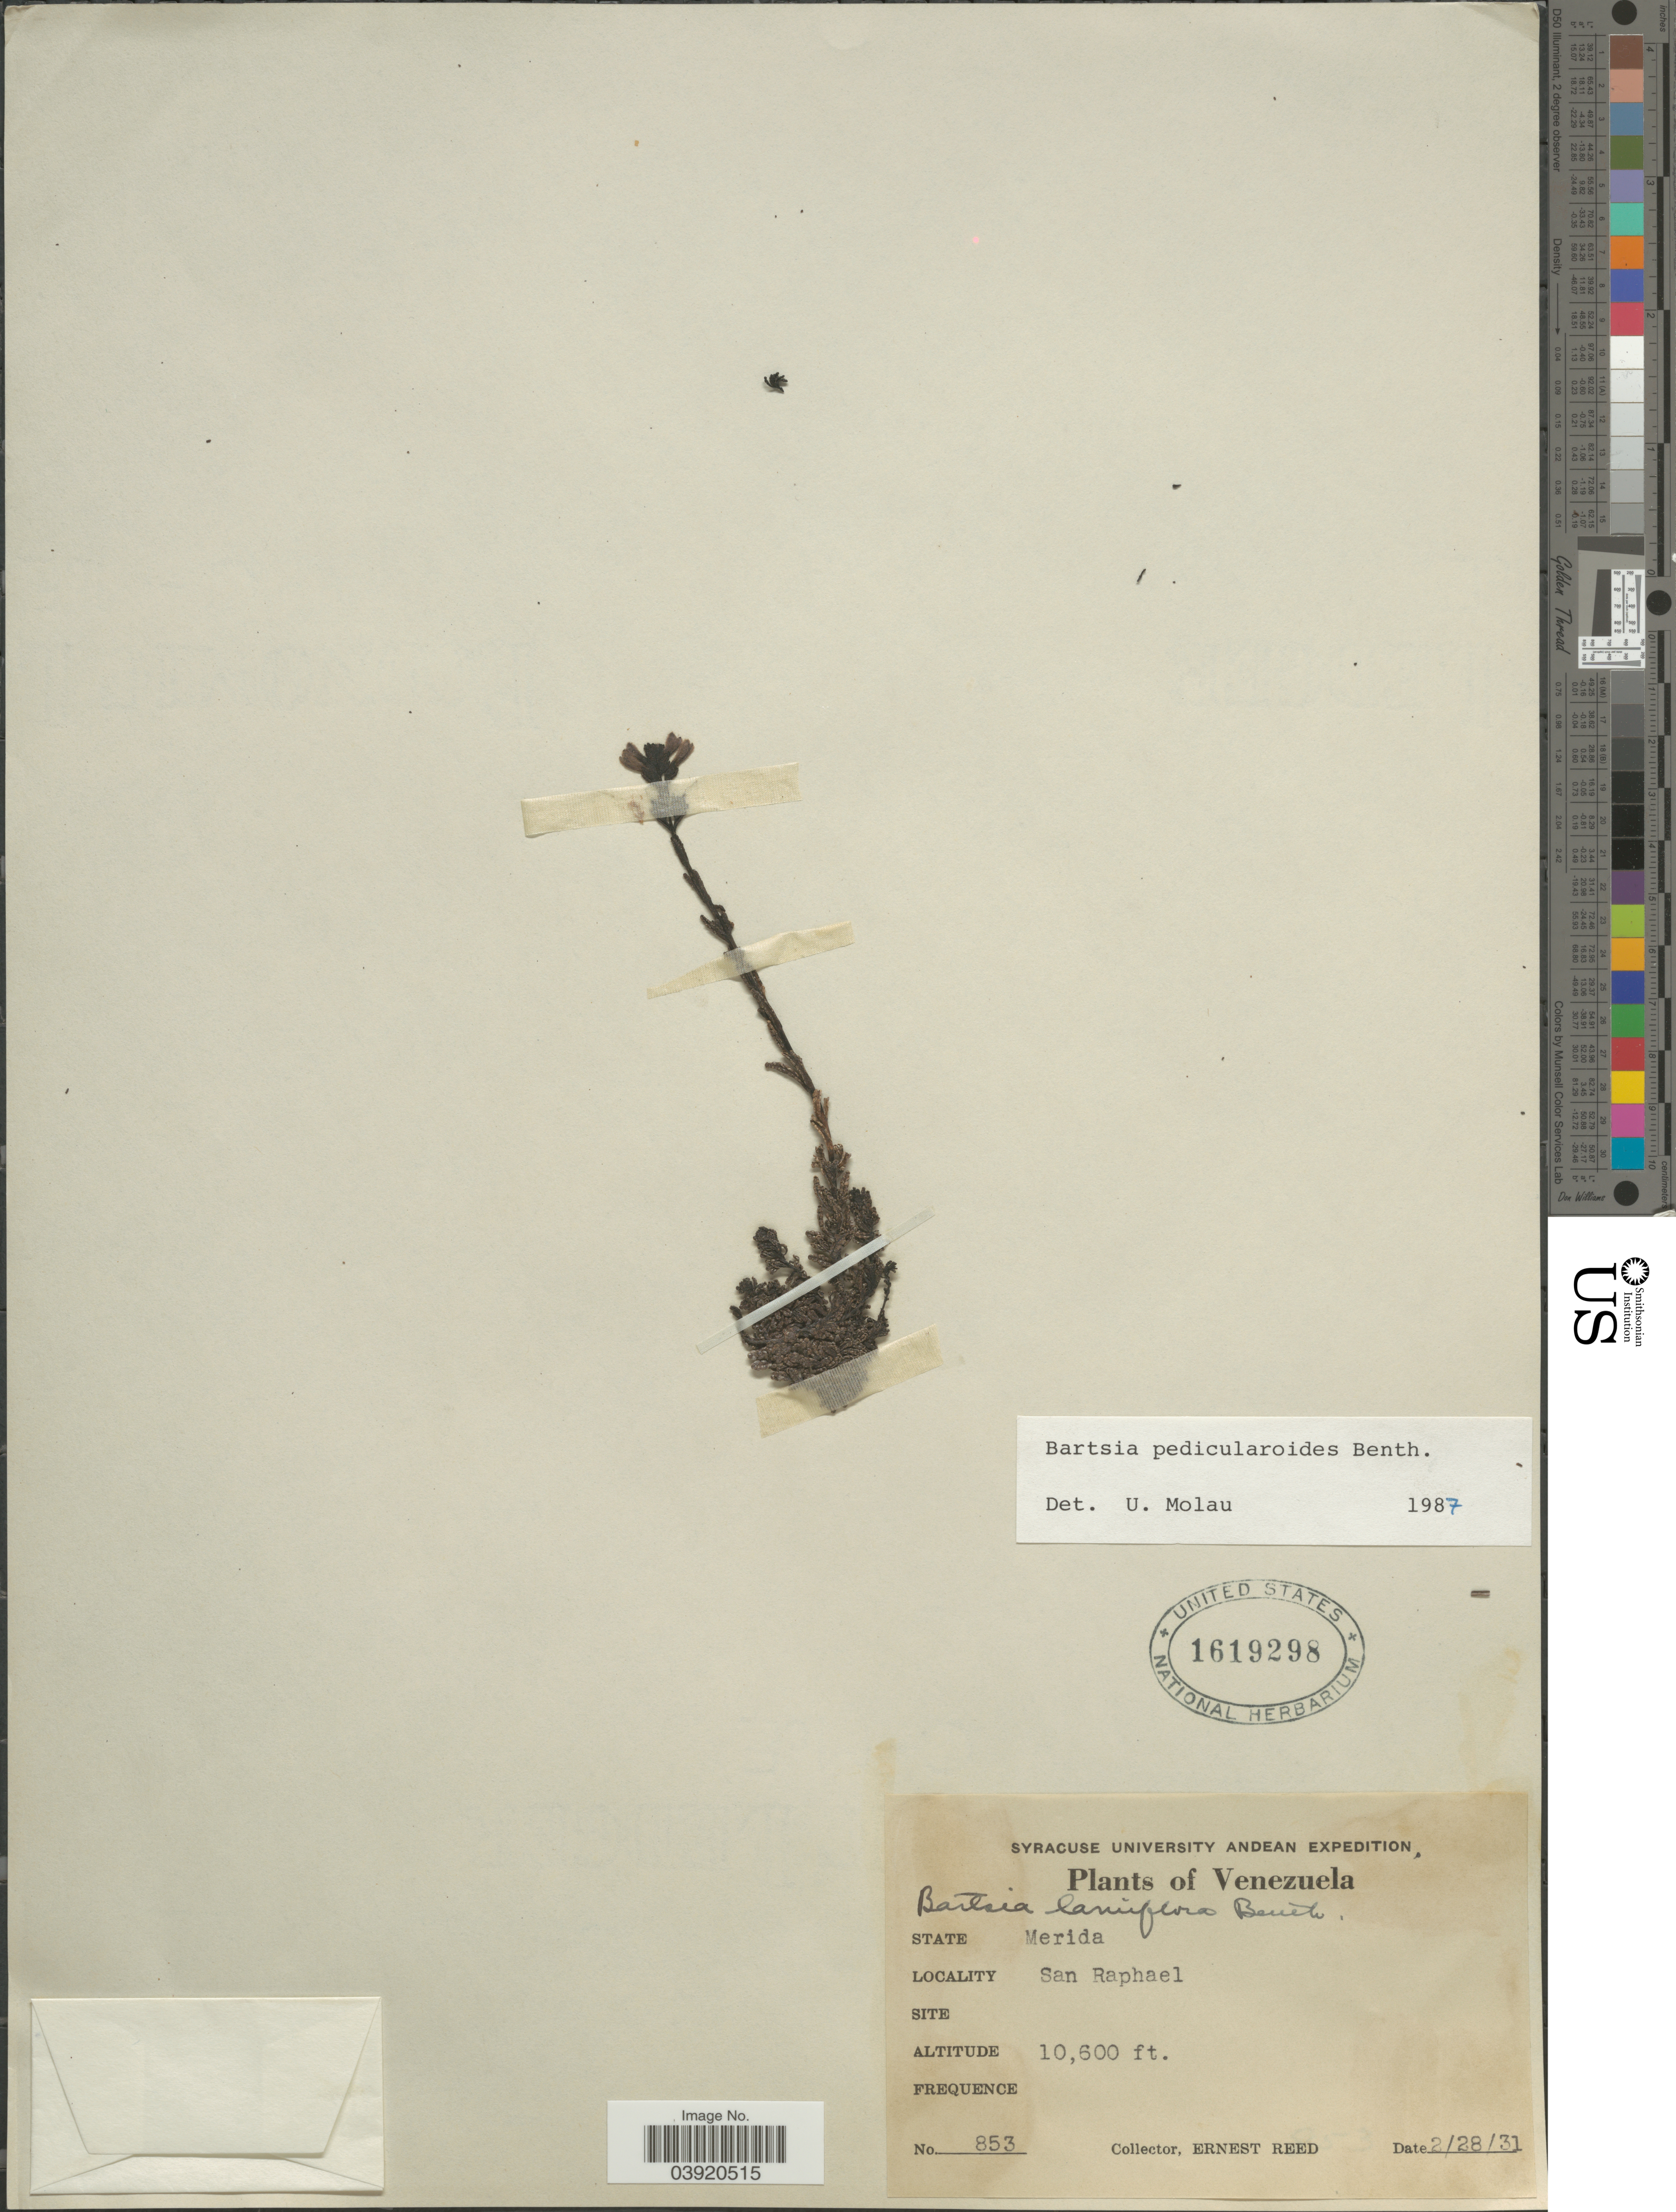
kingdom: Plantae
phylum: Tracheophyta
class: Magnoliopsida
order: Lamiales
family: Orobanchaceae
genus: Bartsia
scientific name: Bartsia pedicularoides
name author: Benth.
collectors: E. Reed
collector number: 853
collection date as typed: Transcribed d/m/y: 28/2/31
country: Venezuela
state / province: Merida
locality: San Raphael.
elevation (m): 3231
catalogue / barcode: US 1619298